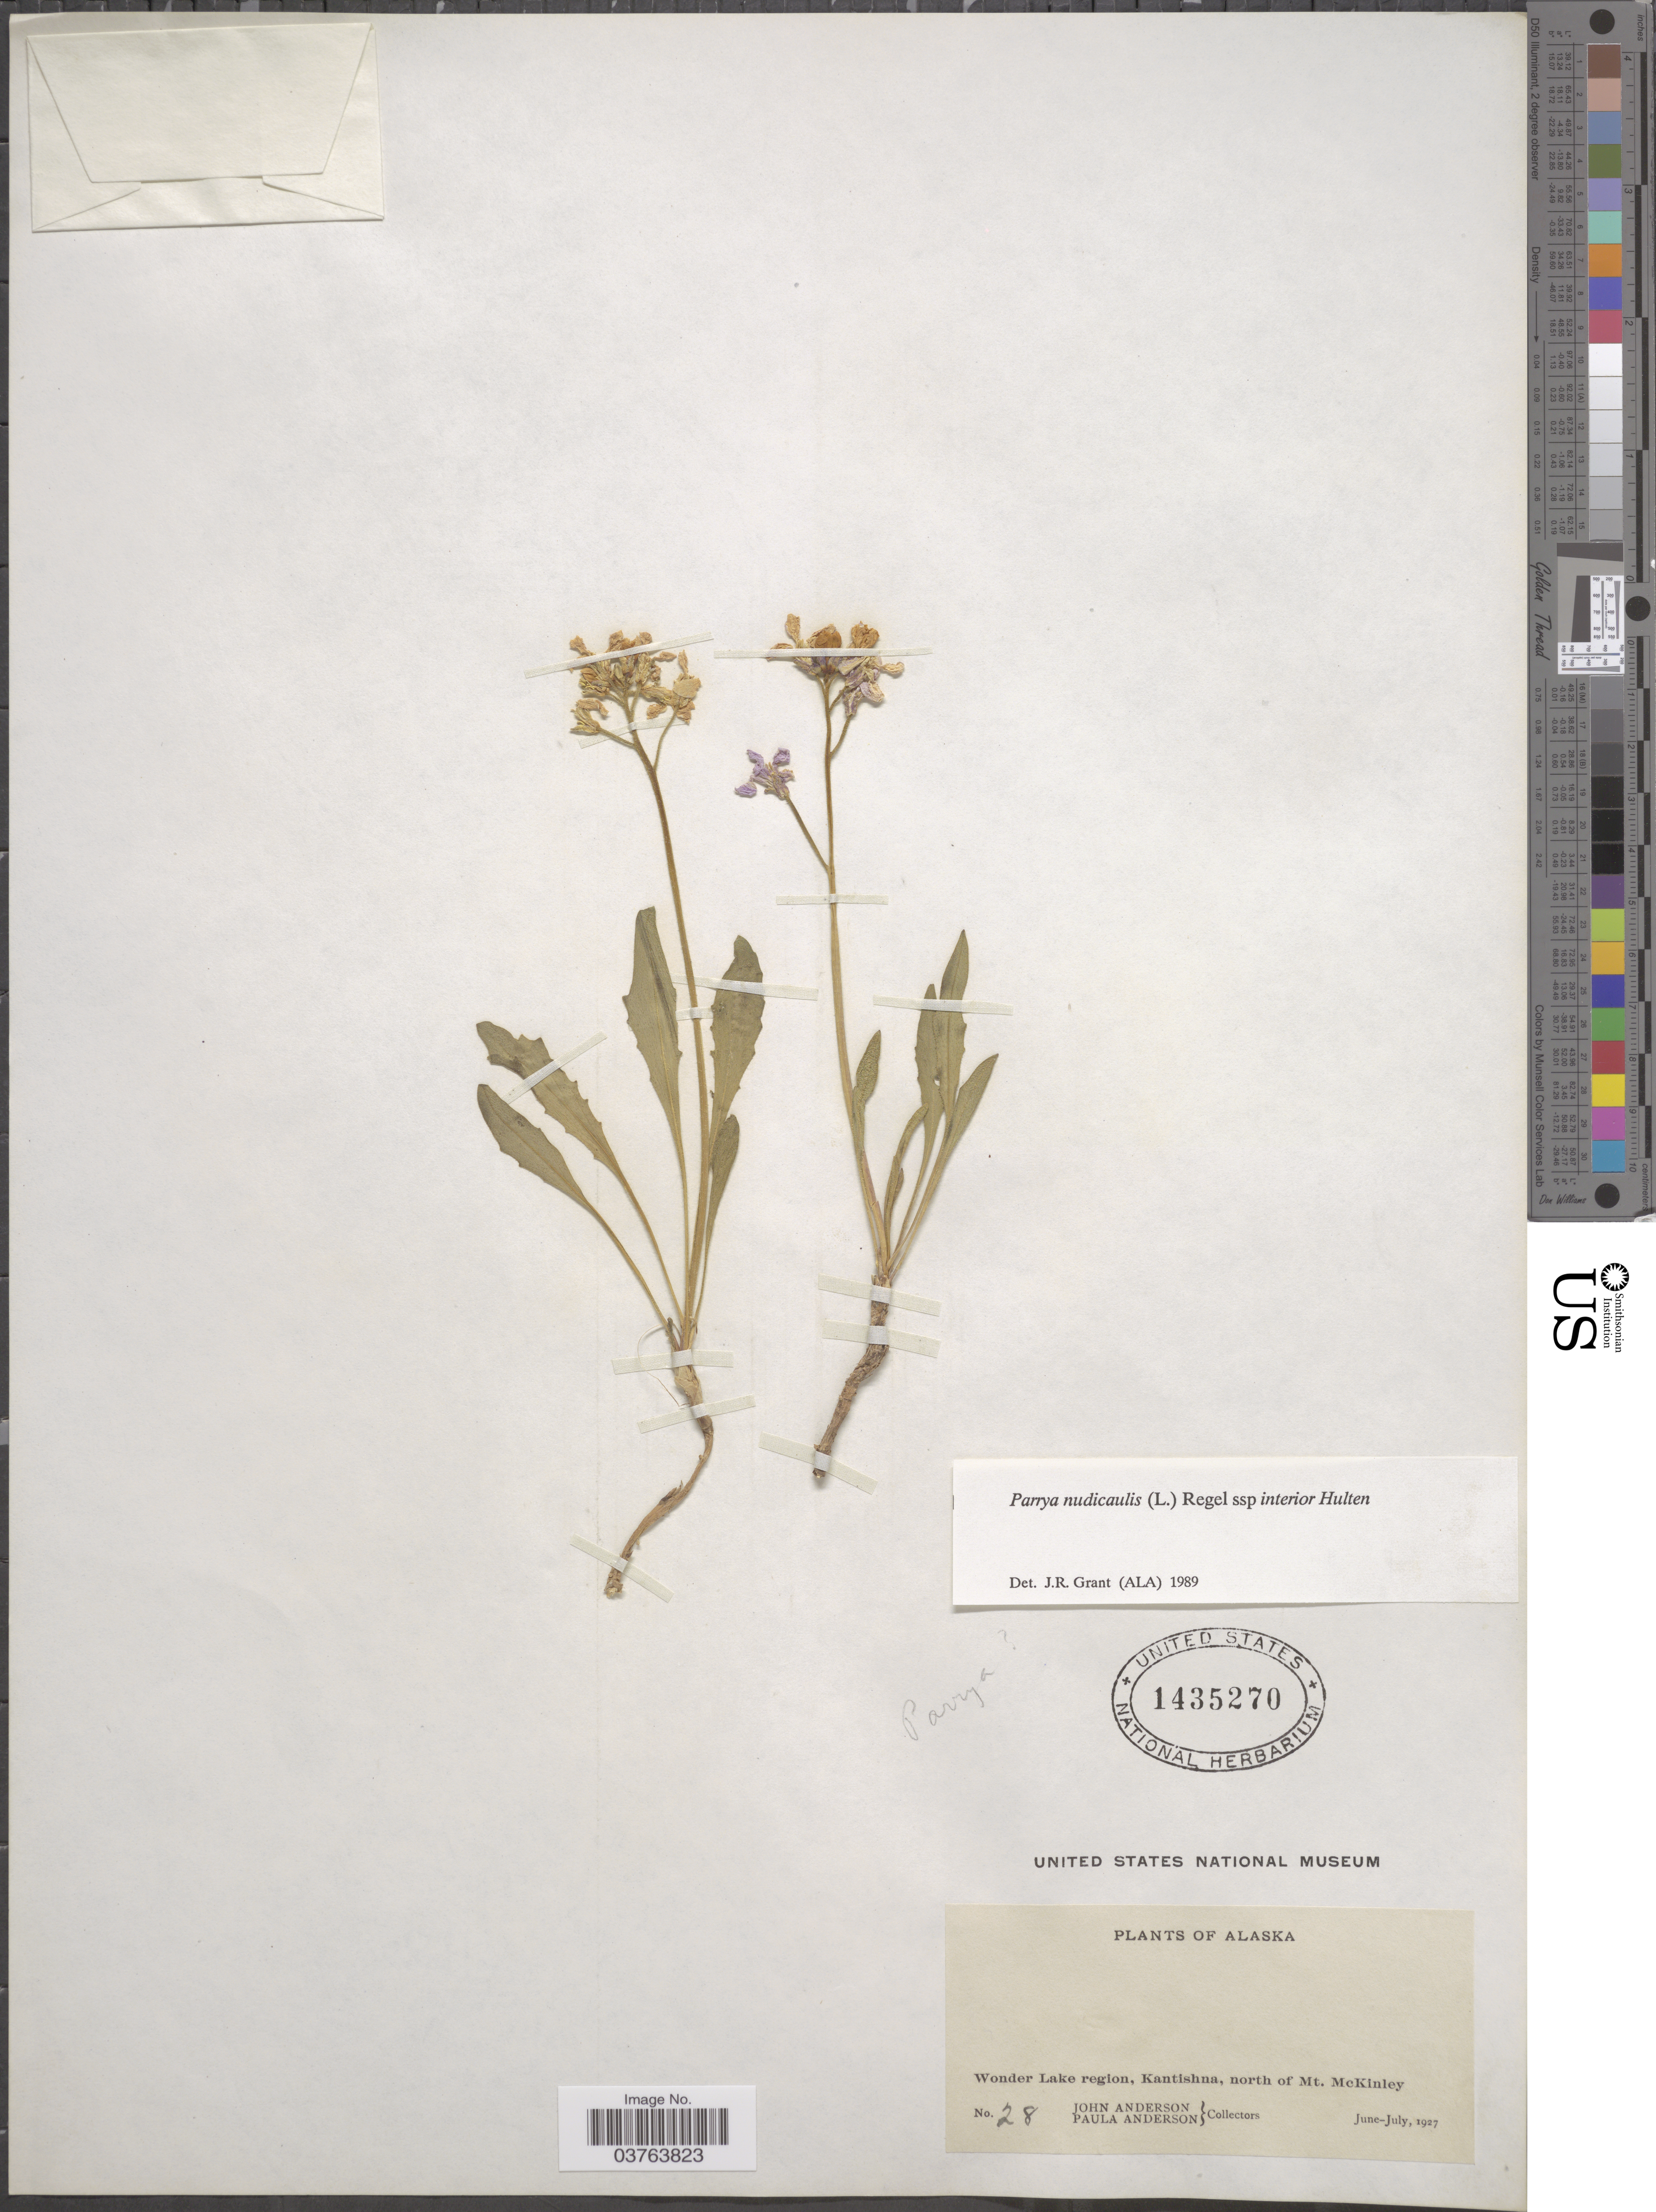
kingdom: Plantae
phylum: Tracheophyta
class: Magnoliopsida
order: Brassicales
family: Brassicaceae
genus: Parrya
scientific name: Parrya nudicaulis subsp. interior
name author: Hultén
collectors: J. Anderson & P. Anderson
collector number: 28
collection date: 1927-06/1927-07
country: United States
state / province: Alaska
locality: Wonder Lake region, Kantishna, north of Mt. McKinley.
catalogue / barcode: US 1435270